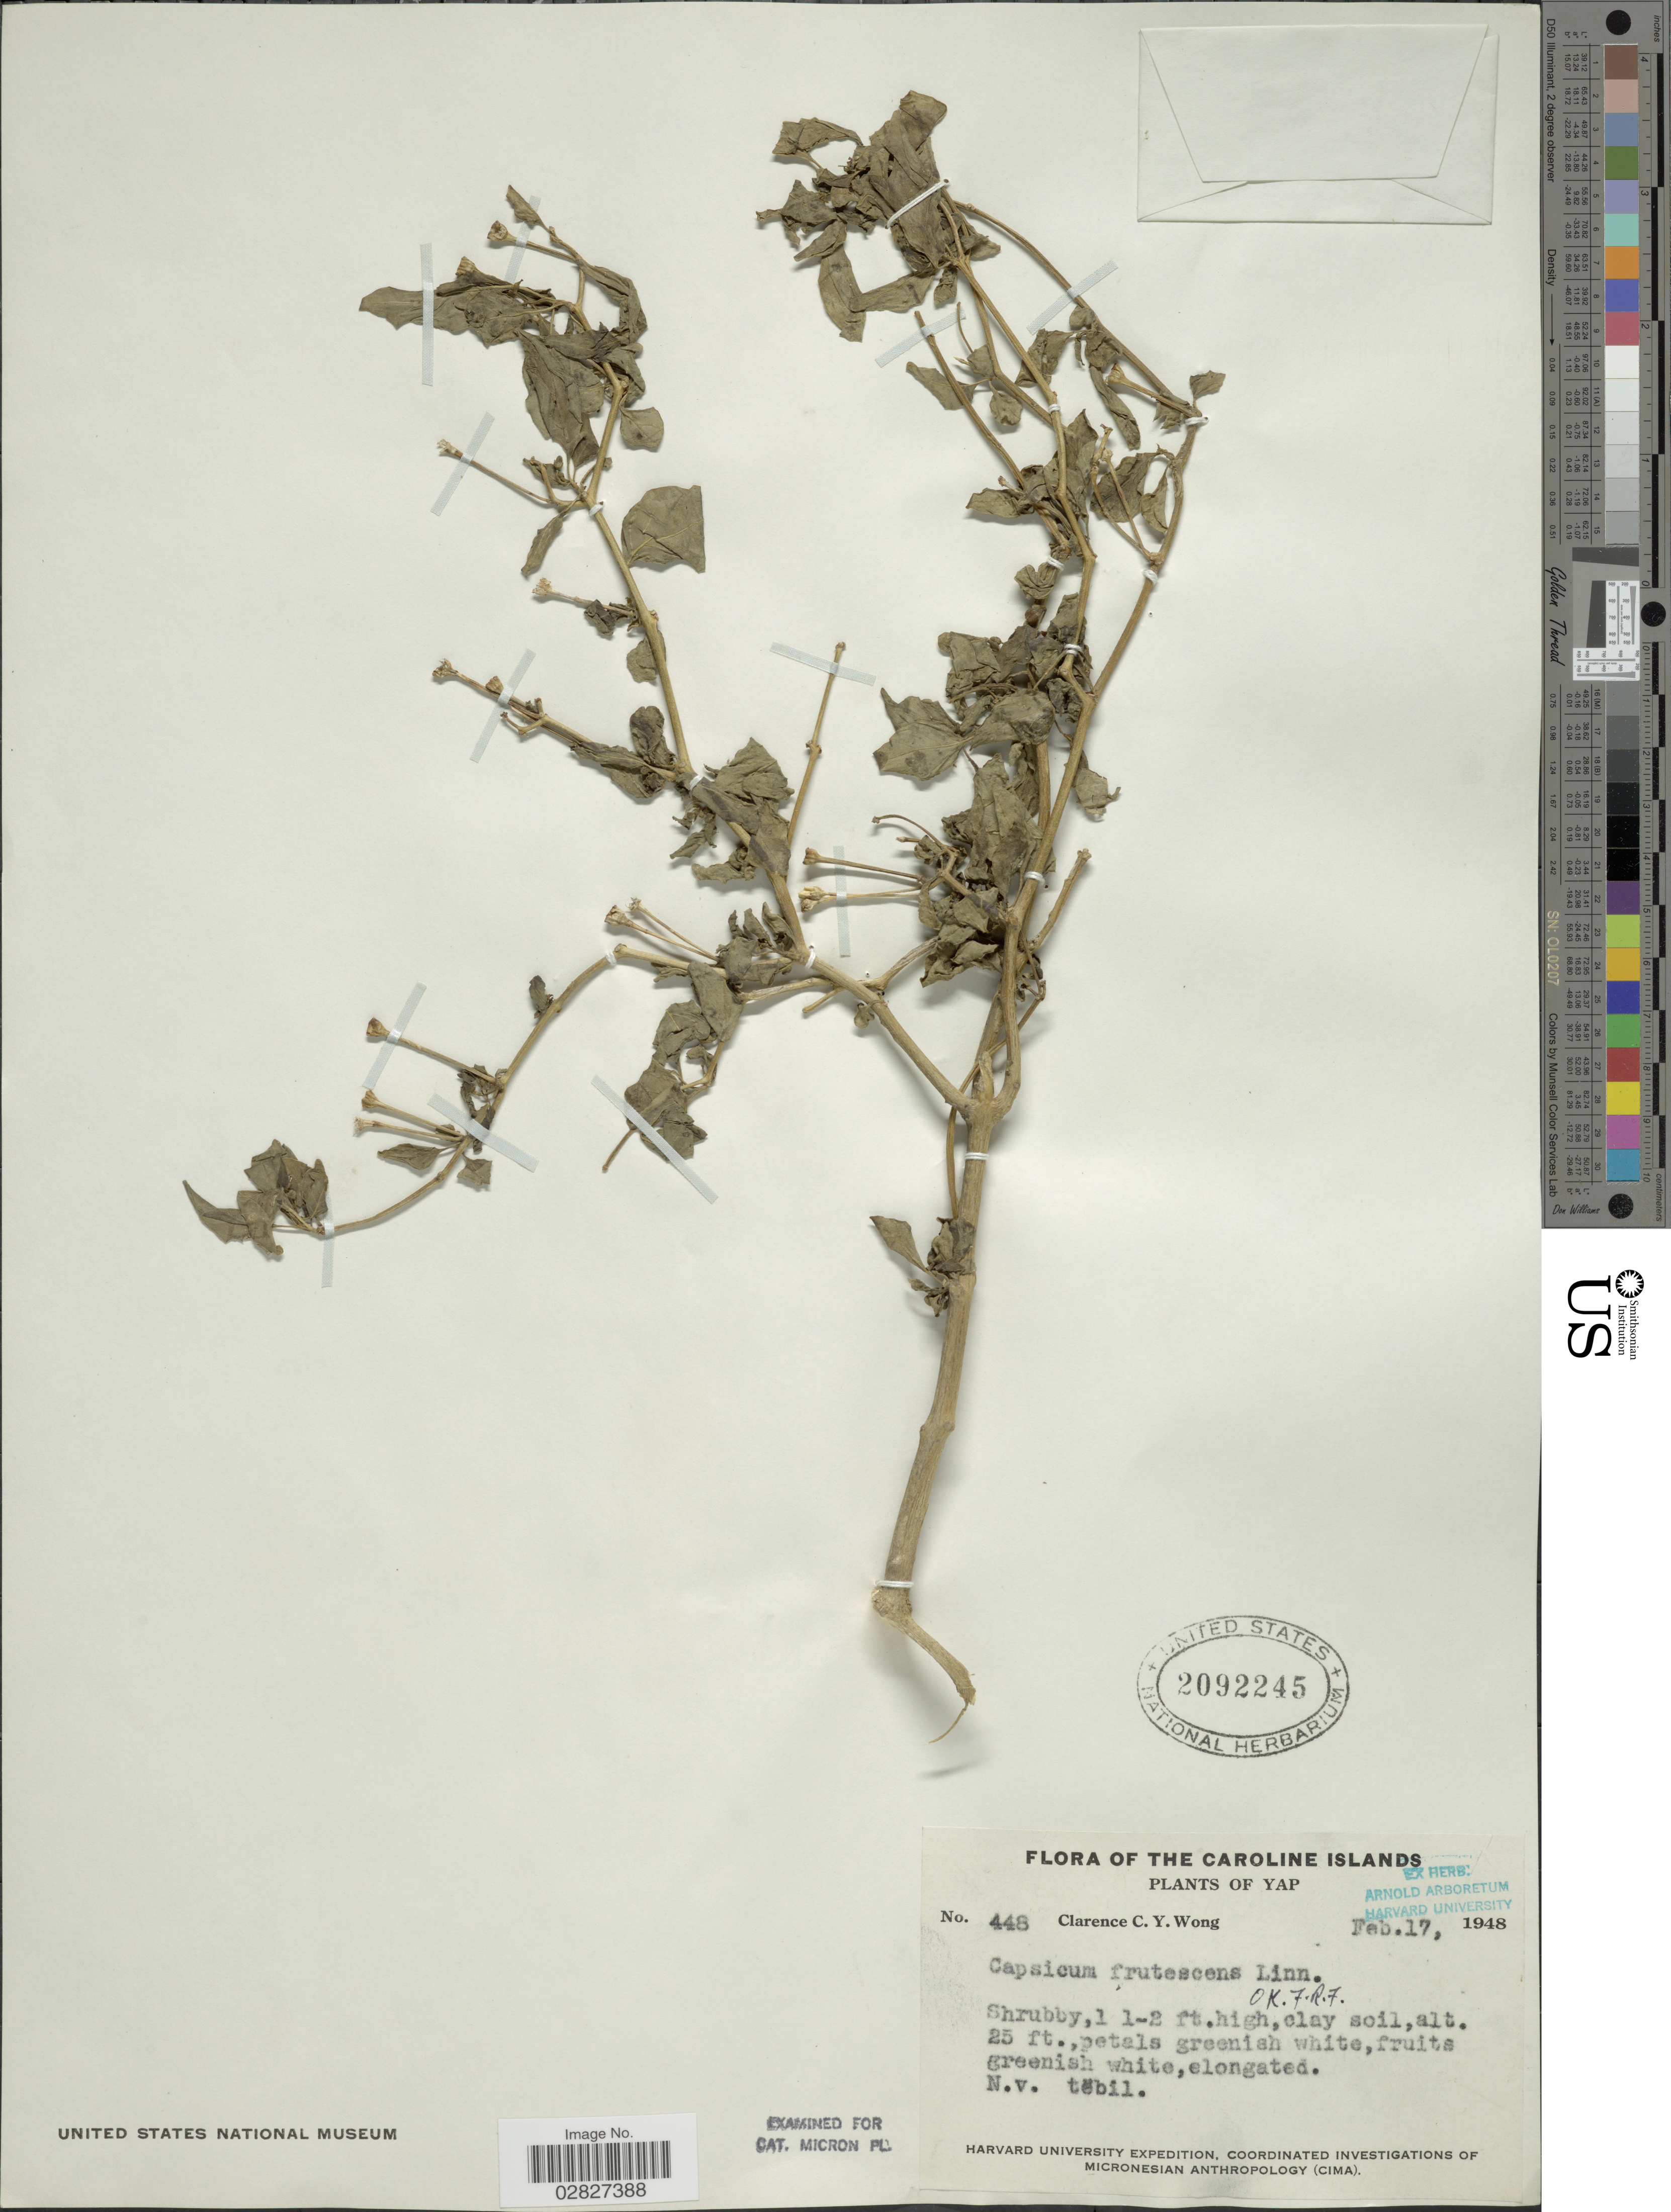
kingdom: Plantae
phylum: Tracheophyta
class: Magnoliopsida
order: Solanales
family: Solanaceae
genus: Capsicum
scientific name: Capsicum frutescens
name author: L.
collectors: C. Wong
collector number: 448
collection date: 1948-02-17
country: Micronesia, Federated States of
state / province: Yap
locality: Caroline Islands. Yap.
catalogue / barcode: US 2092245